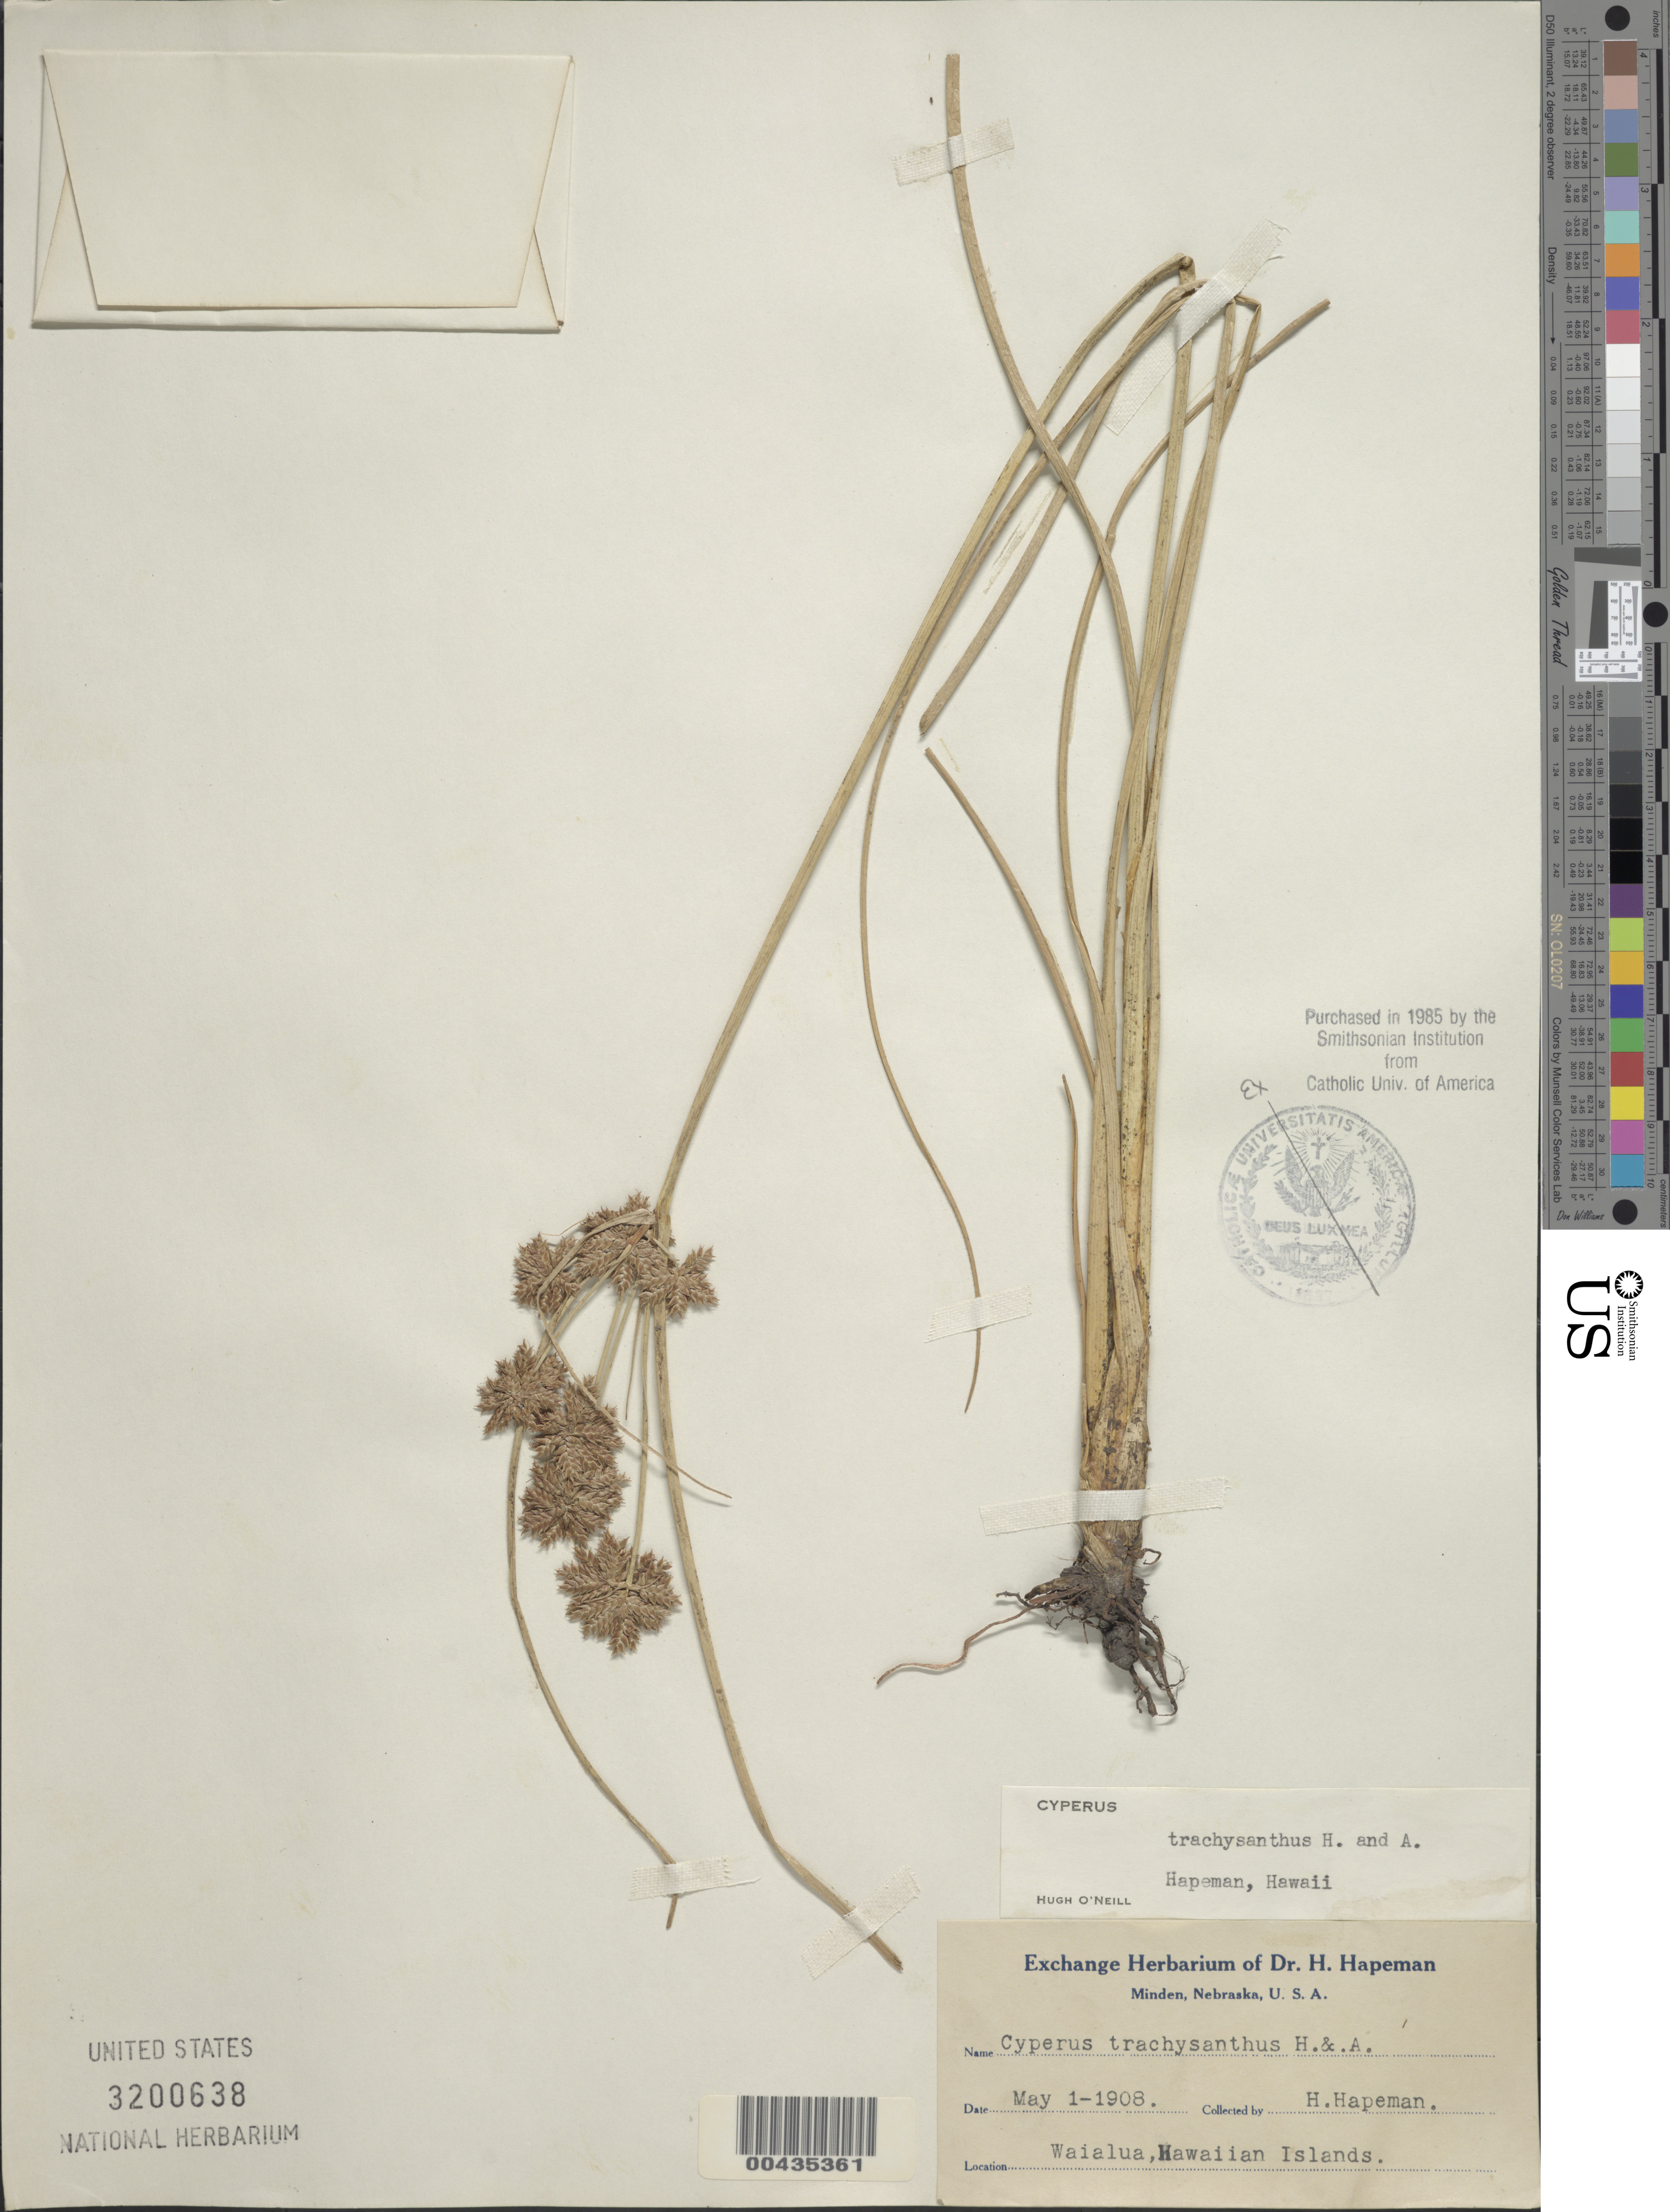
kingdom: Plantae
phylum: Tracheophyta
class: Liliopsida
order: Poales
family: Cyperaceae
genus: Cyperus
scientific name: Cyperus trachysanthos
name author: Hook. & Arn.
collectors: H. Hapeman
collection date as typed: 1 May 1908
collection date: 1908-05-01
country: United States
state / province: Hawaii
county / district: Kauai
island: Kaua'i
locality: Waialua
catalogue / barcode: US 3200638